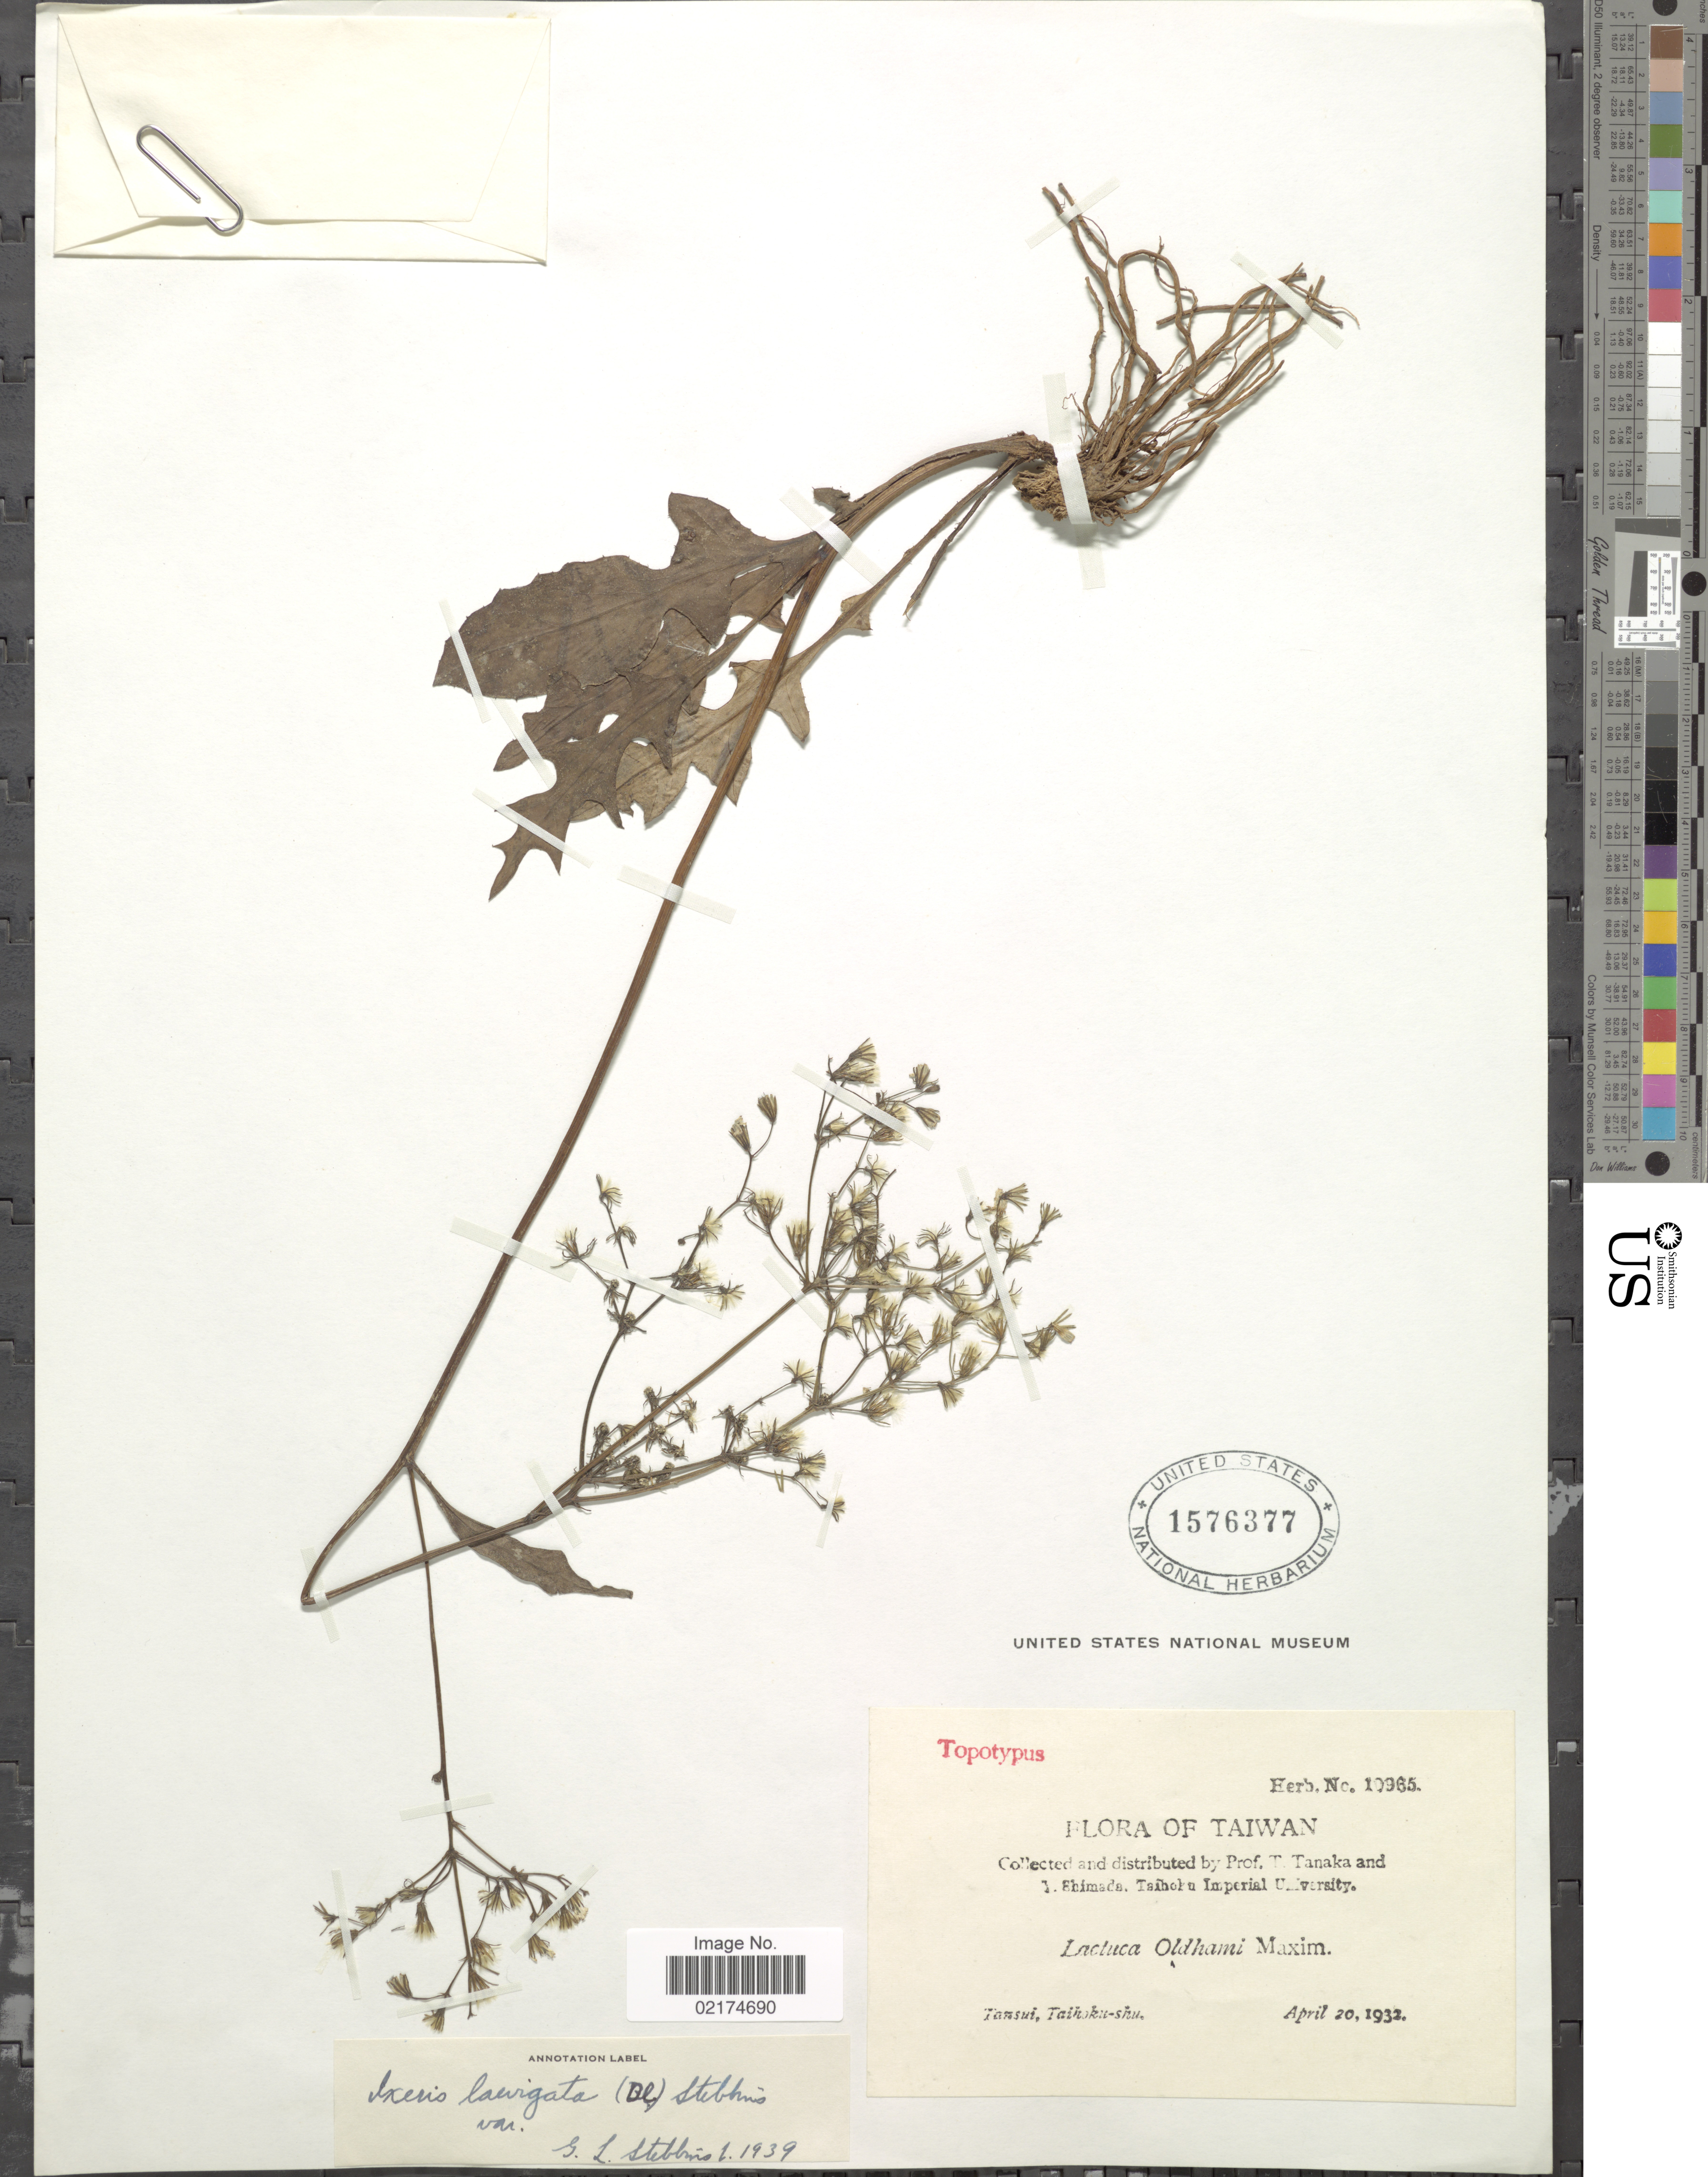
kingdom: Plantae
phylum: Tracheophyta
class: Magnoliopsida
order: Asterales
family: Asteraceae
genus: Ixeridium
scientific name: Ixeridium laevigatum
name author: (Blume) Pak & Kawano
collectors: T. Tanaka & S. Shimada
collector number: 10965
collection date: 1932-04-20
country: Taiwan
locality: Tansui, Taihoku-shu [interpreted]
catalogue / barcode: US 15756377